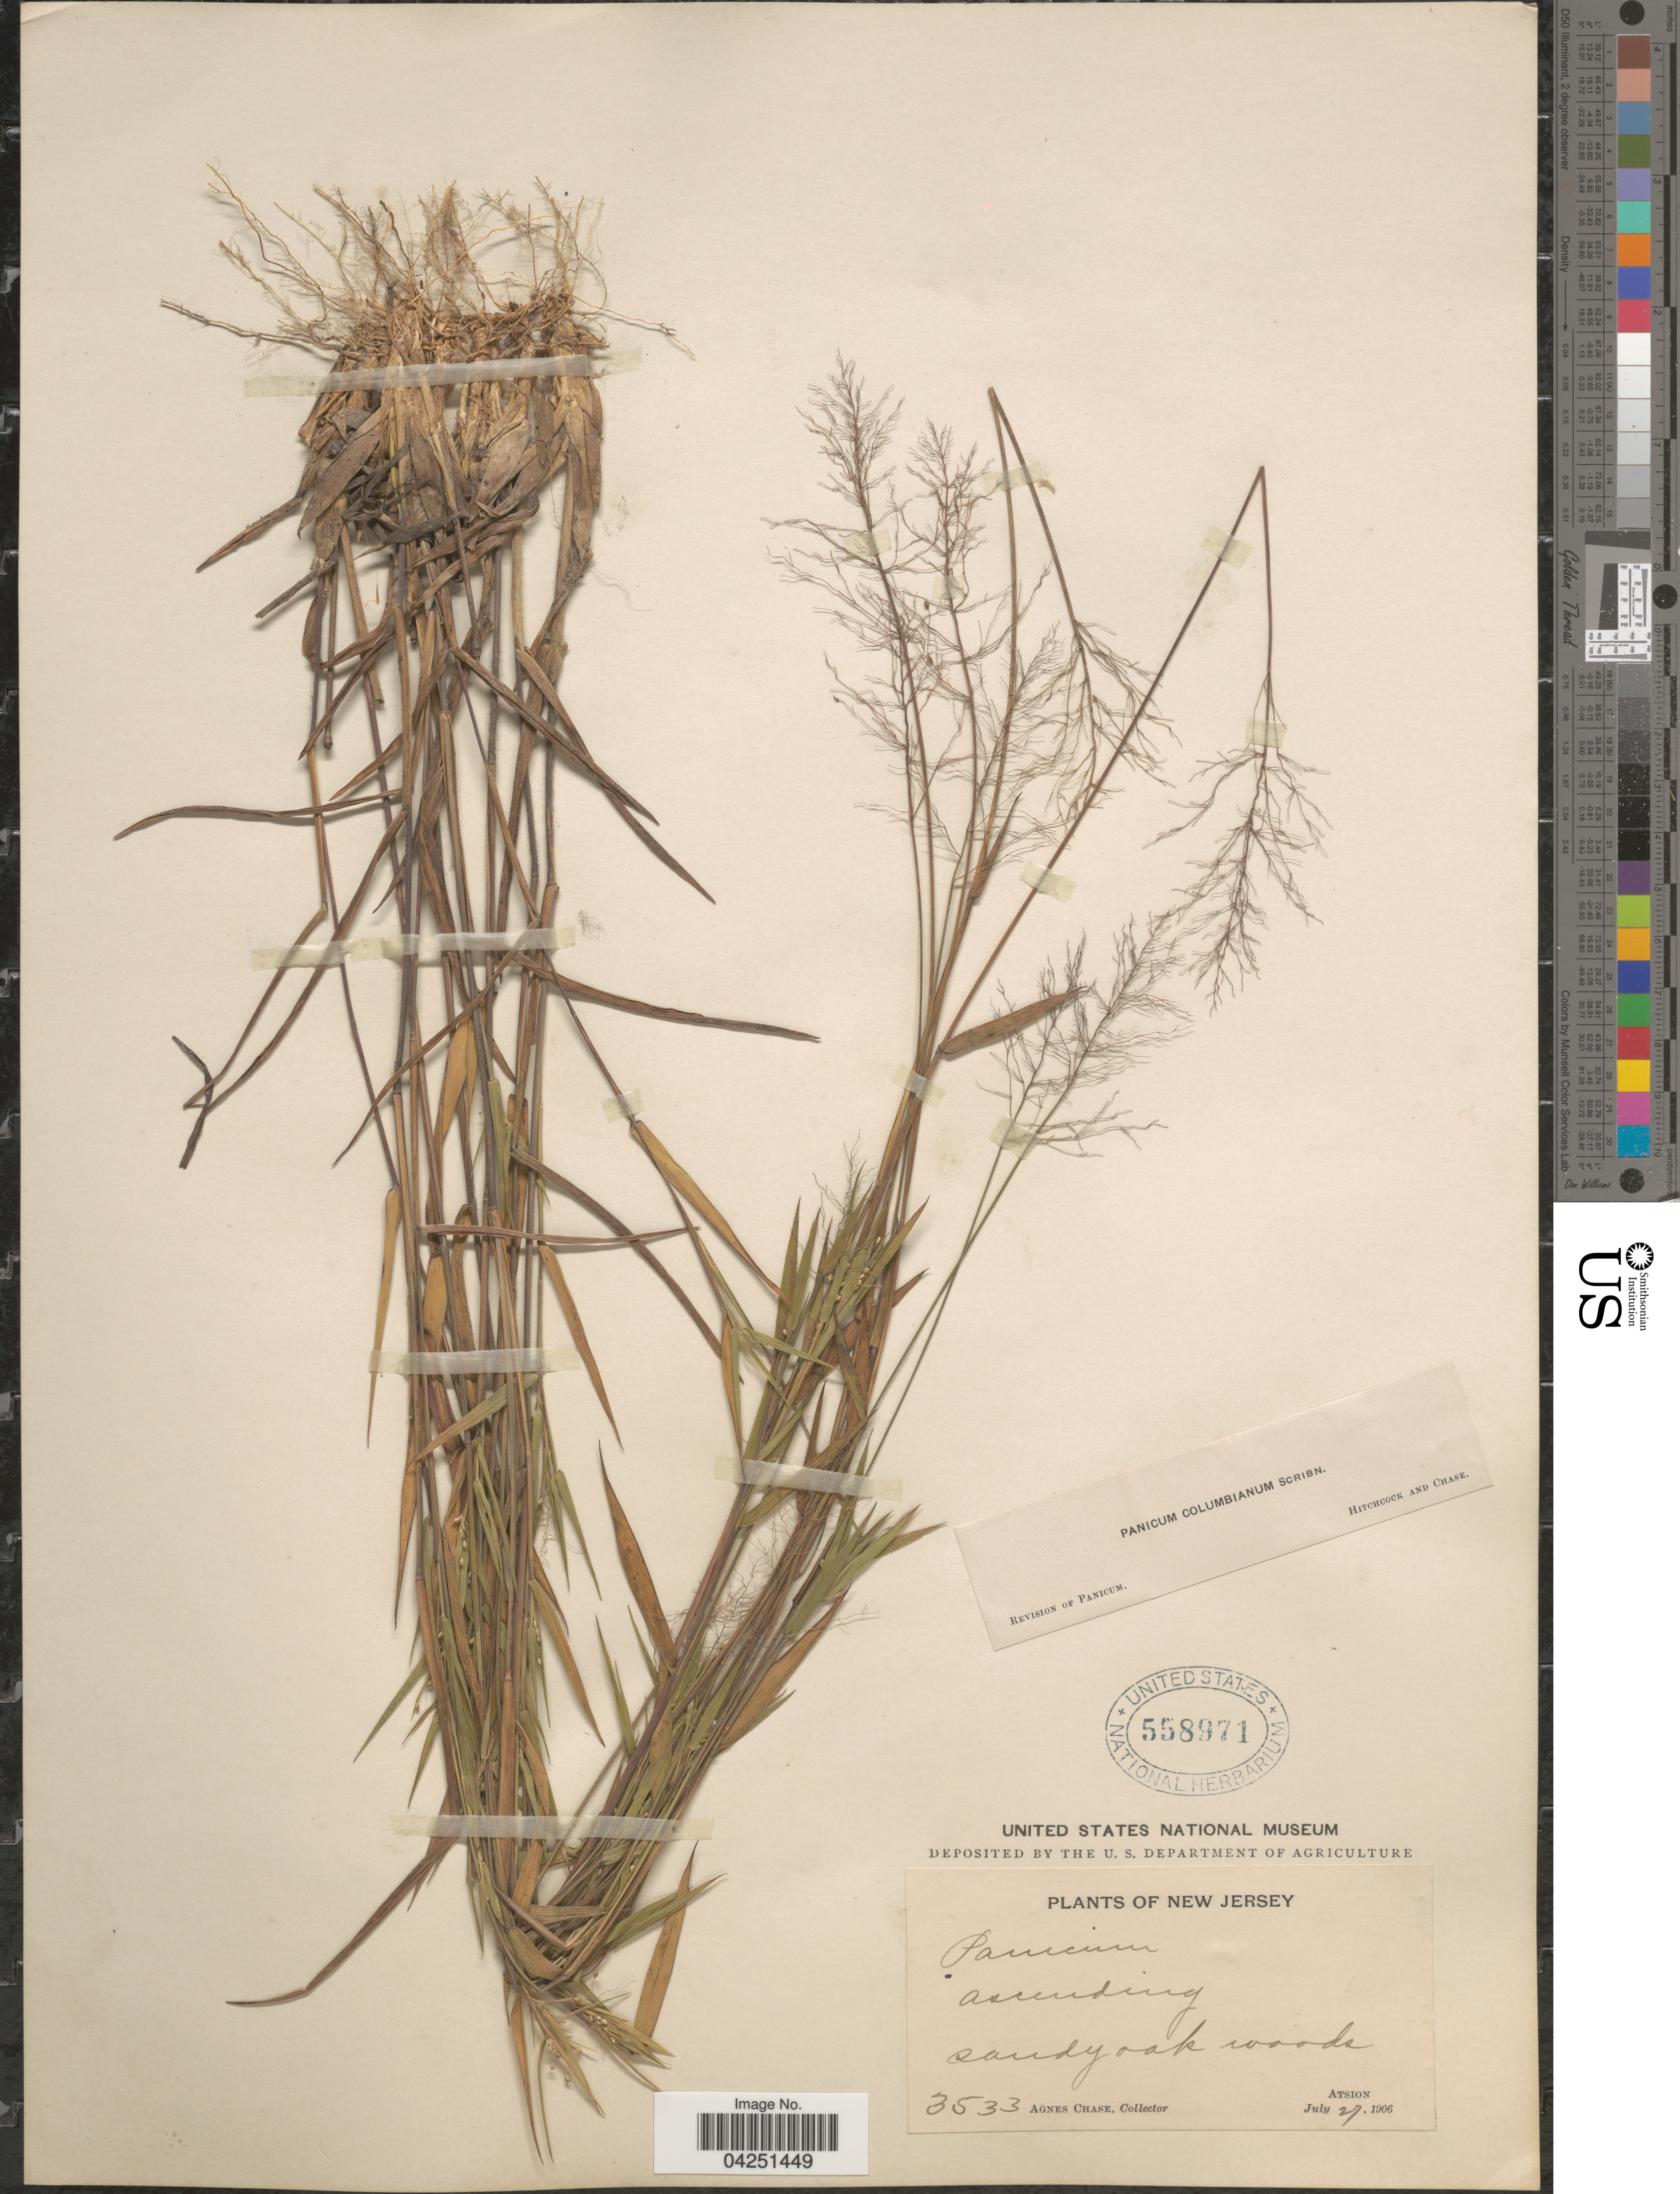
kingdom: Plantae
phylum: Tracheophyta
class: Liliopsida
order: Poales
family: Poaceae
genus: Dichanthelium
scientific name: Dichanthelium acuminatum var. acuminatum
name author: (Sw.) Gould & C.A. Clark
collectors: A. Chase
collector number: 3533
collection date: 1906-07-27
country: United States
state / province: New Jersey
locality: Sandy oak woods. Atsion.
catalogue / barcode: US 558971